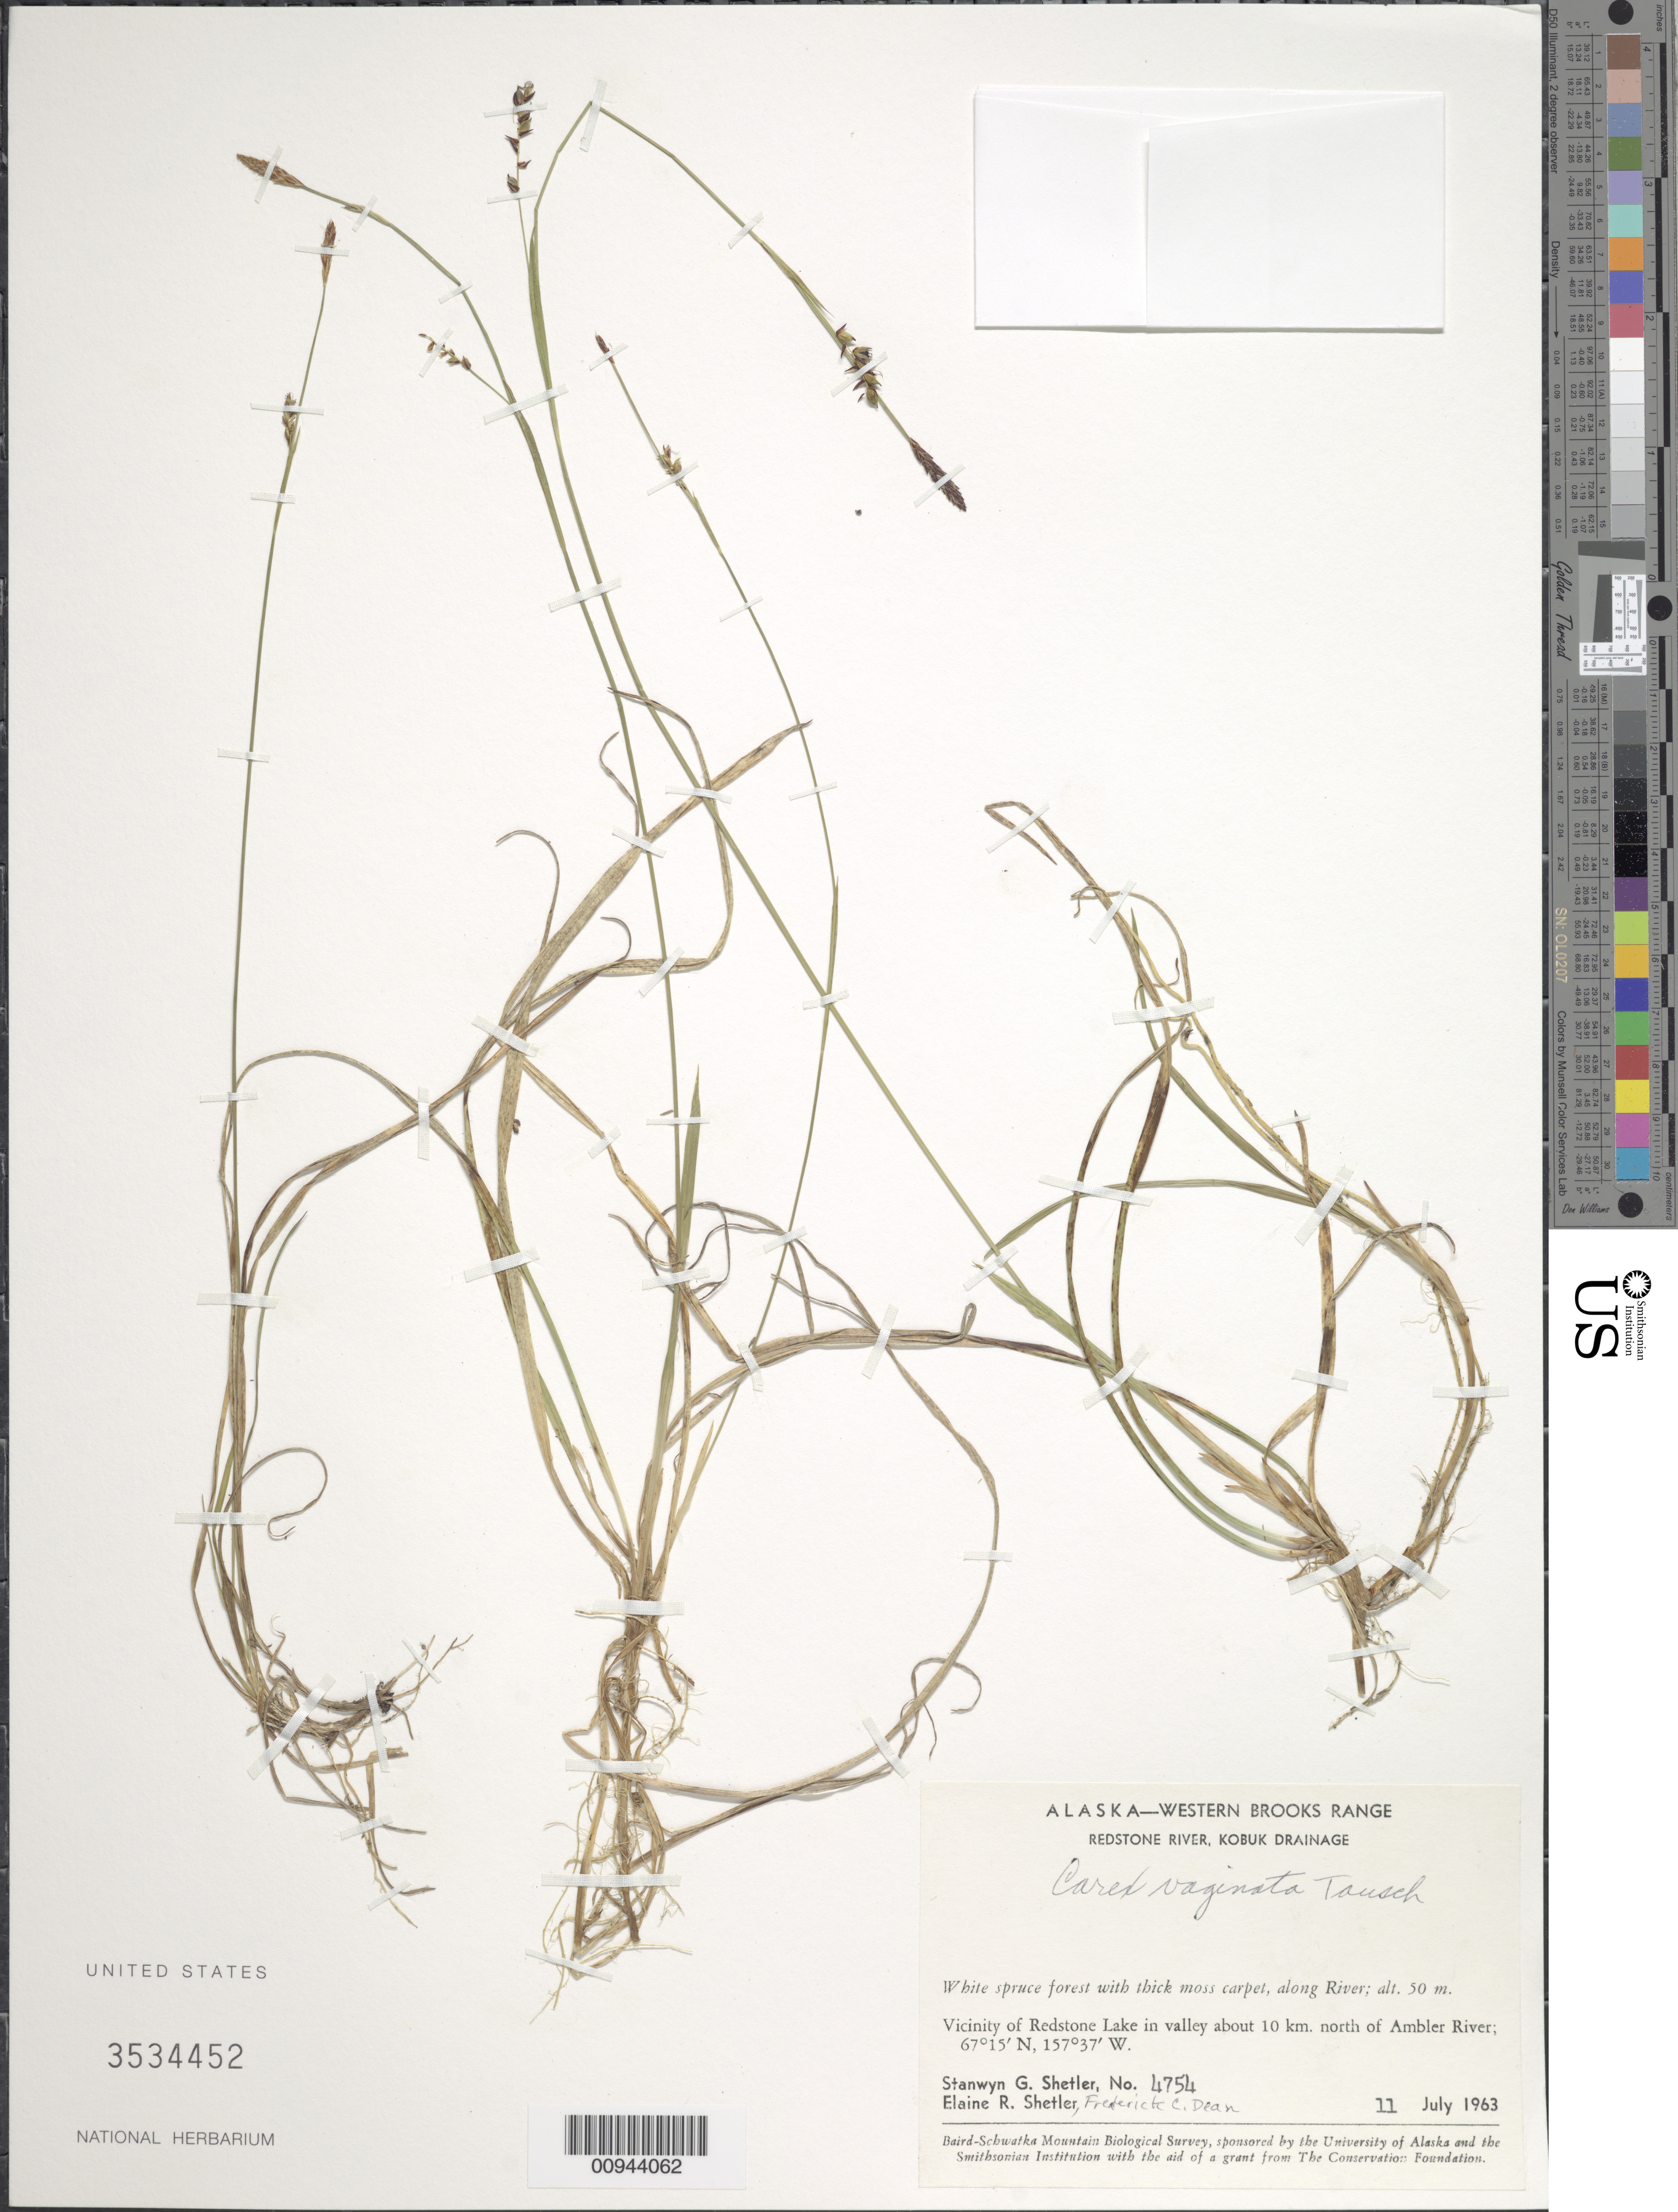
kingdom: Plantae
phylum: Tracheophyta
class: Liliopsida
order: Poales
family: Cyperaceae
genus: Carex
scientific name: Carex vaginata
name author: Tausch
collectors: S. Shetler, E. R. Shetler & F. C. Dean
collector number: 4754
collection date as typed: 11 Jul 1963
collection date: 1963-07-11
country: United States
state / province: Alaska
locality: Vicinity of Redstone Lake in valley about 10 km. north of Ambler River. Western Brooks Range, Redstone River, Kobuk Drainage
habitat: White spruce forest with thick moss carpet, along River.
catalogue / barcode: US 3534452